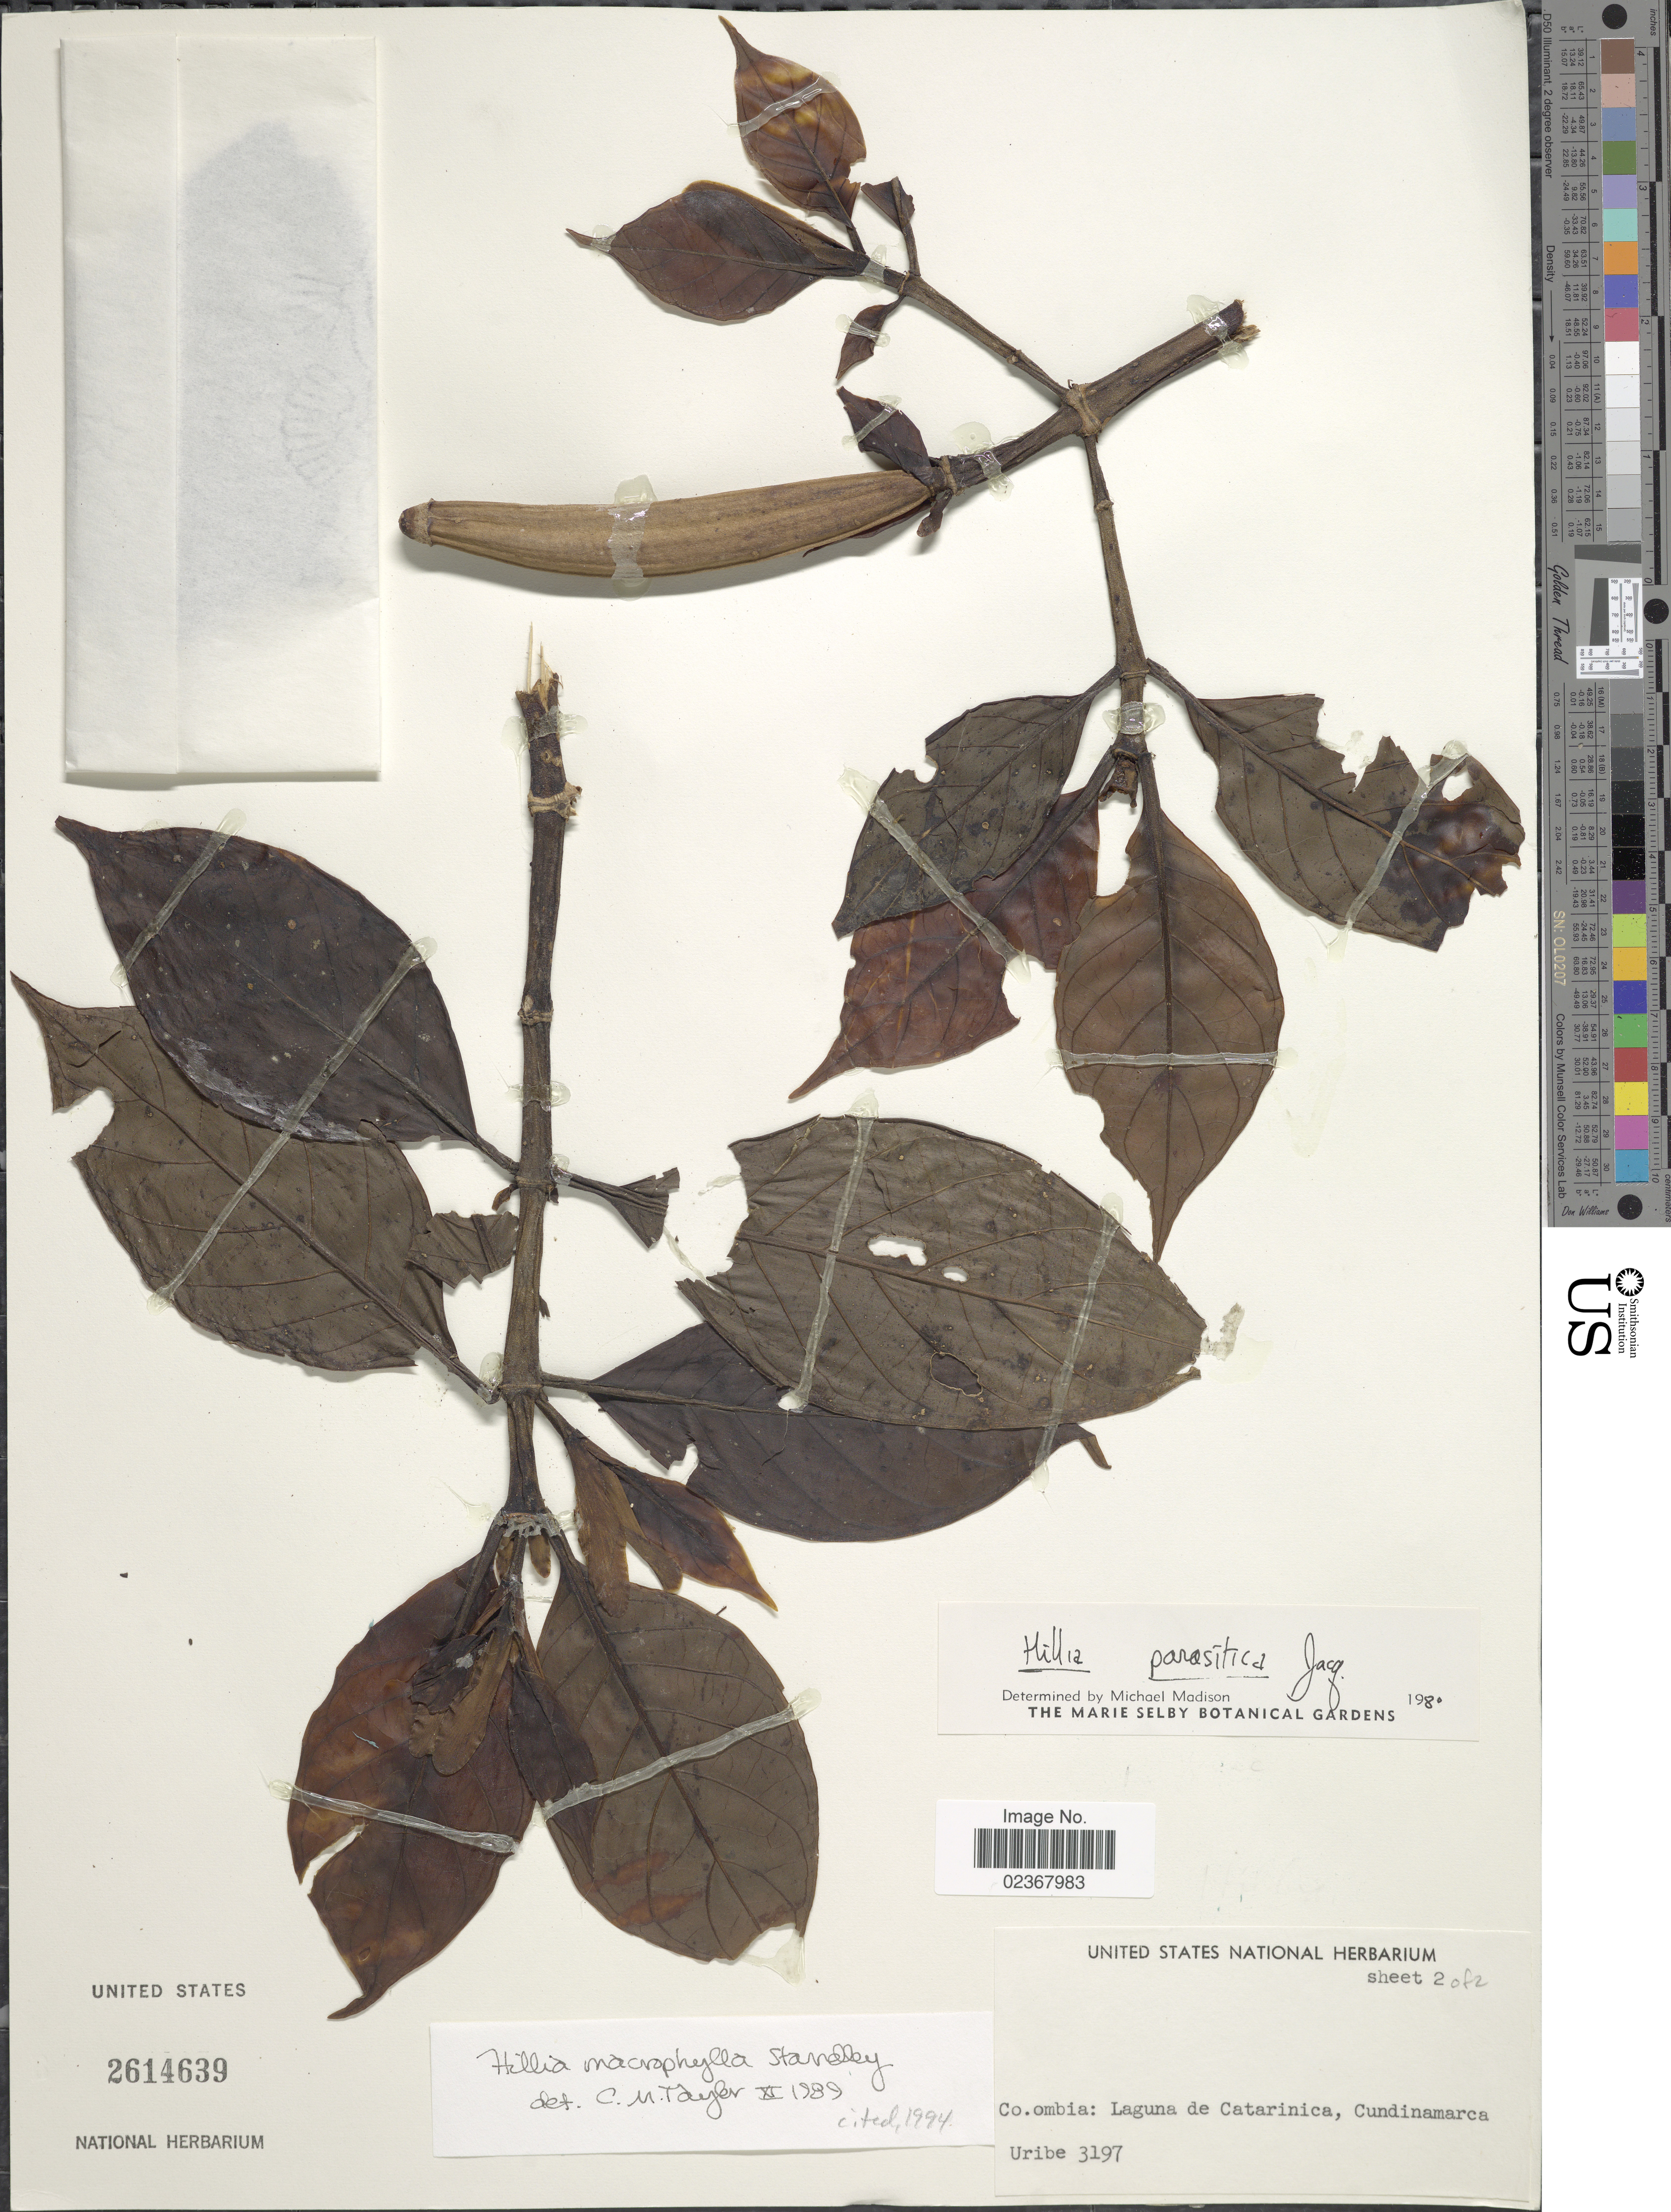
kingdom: Plantae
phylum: Tracheophyta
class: Magnoliopsida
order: Gentianales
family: Rubiaceae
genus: Hillia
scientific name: Hillia macrophylla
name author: Standl.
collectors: L. Uribe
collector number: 3197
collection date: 1958-09-06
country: Colombia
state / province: Cundinamarca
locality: Laguna de Catarinica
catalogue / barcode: US 2614639